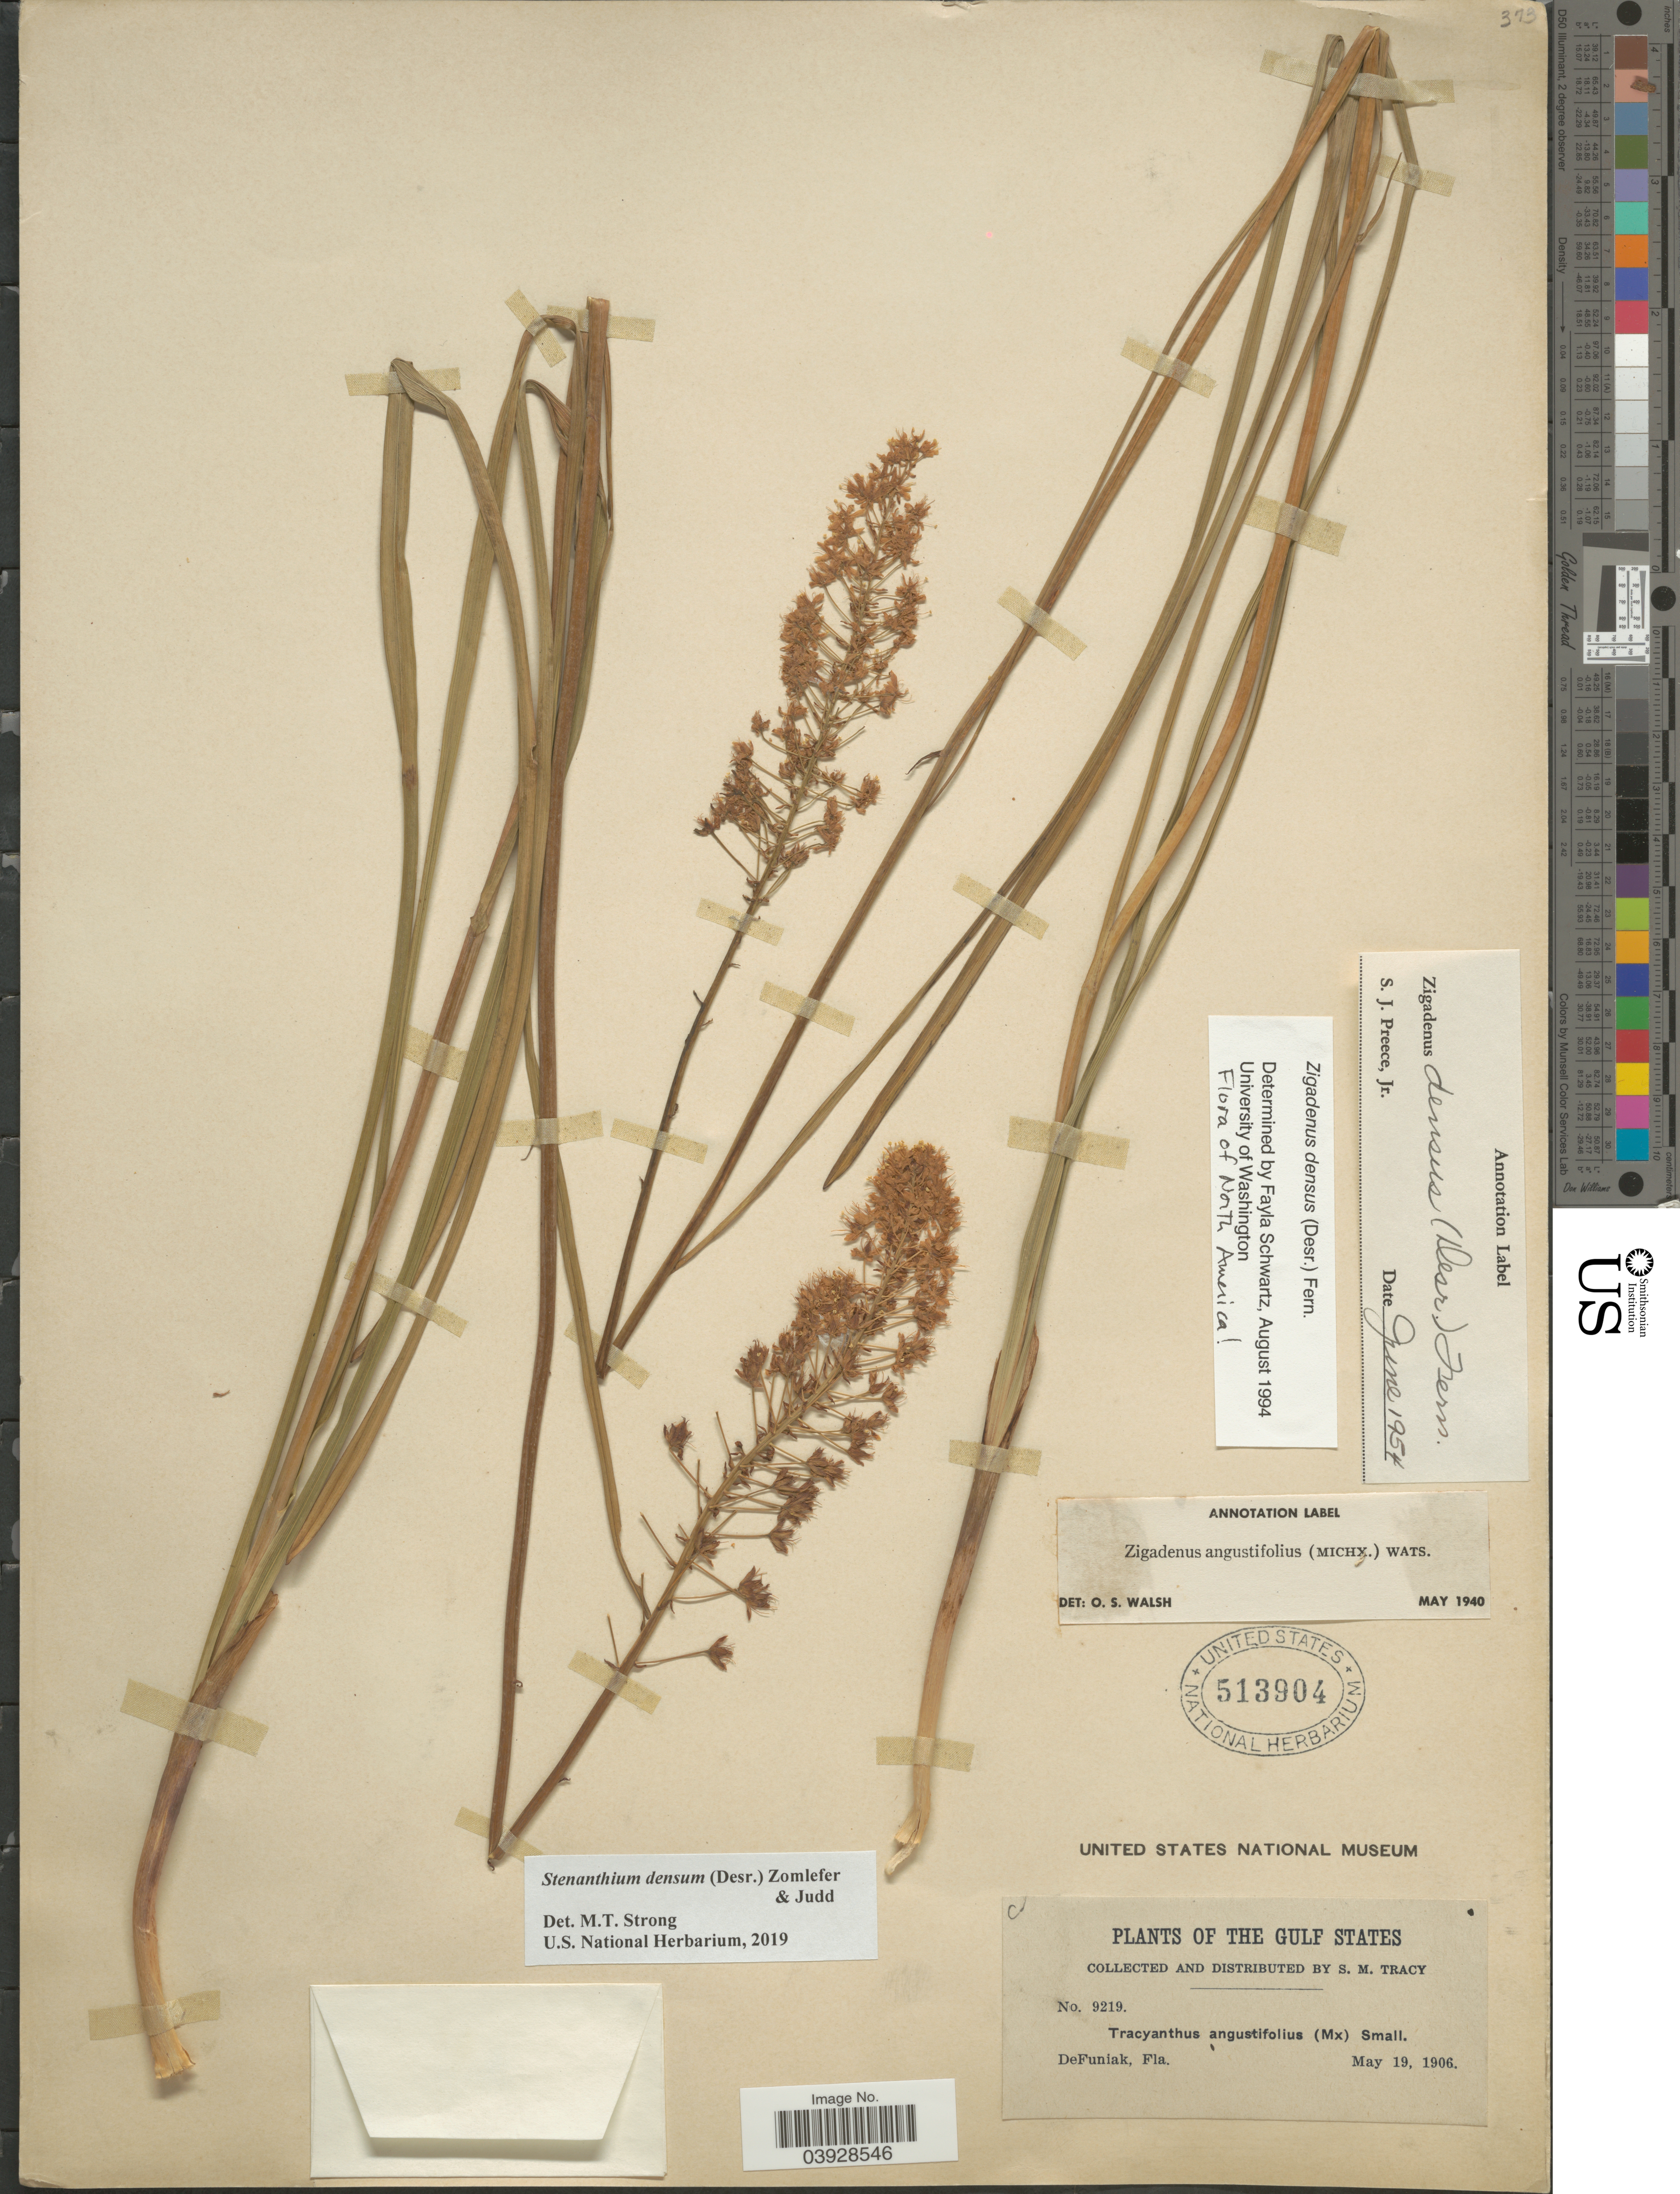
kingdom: Plantae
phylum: Tracheophyta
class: Liliopsida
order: Liliales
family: Melanthiaceae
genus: Stenanthium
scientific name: Stenanthium densum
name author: (Desr.) Zomlefer & Judd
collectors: S. M. Tracy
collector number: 9219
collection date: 1906-05-19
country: United States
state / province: Florida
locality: The Gulf States. DeFuniak.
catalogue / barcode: US 513904